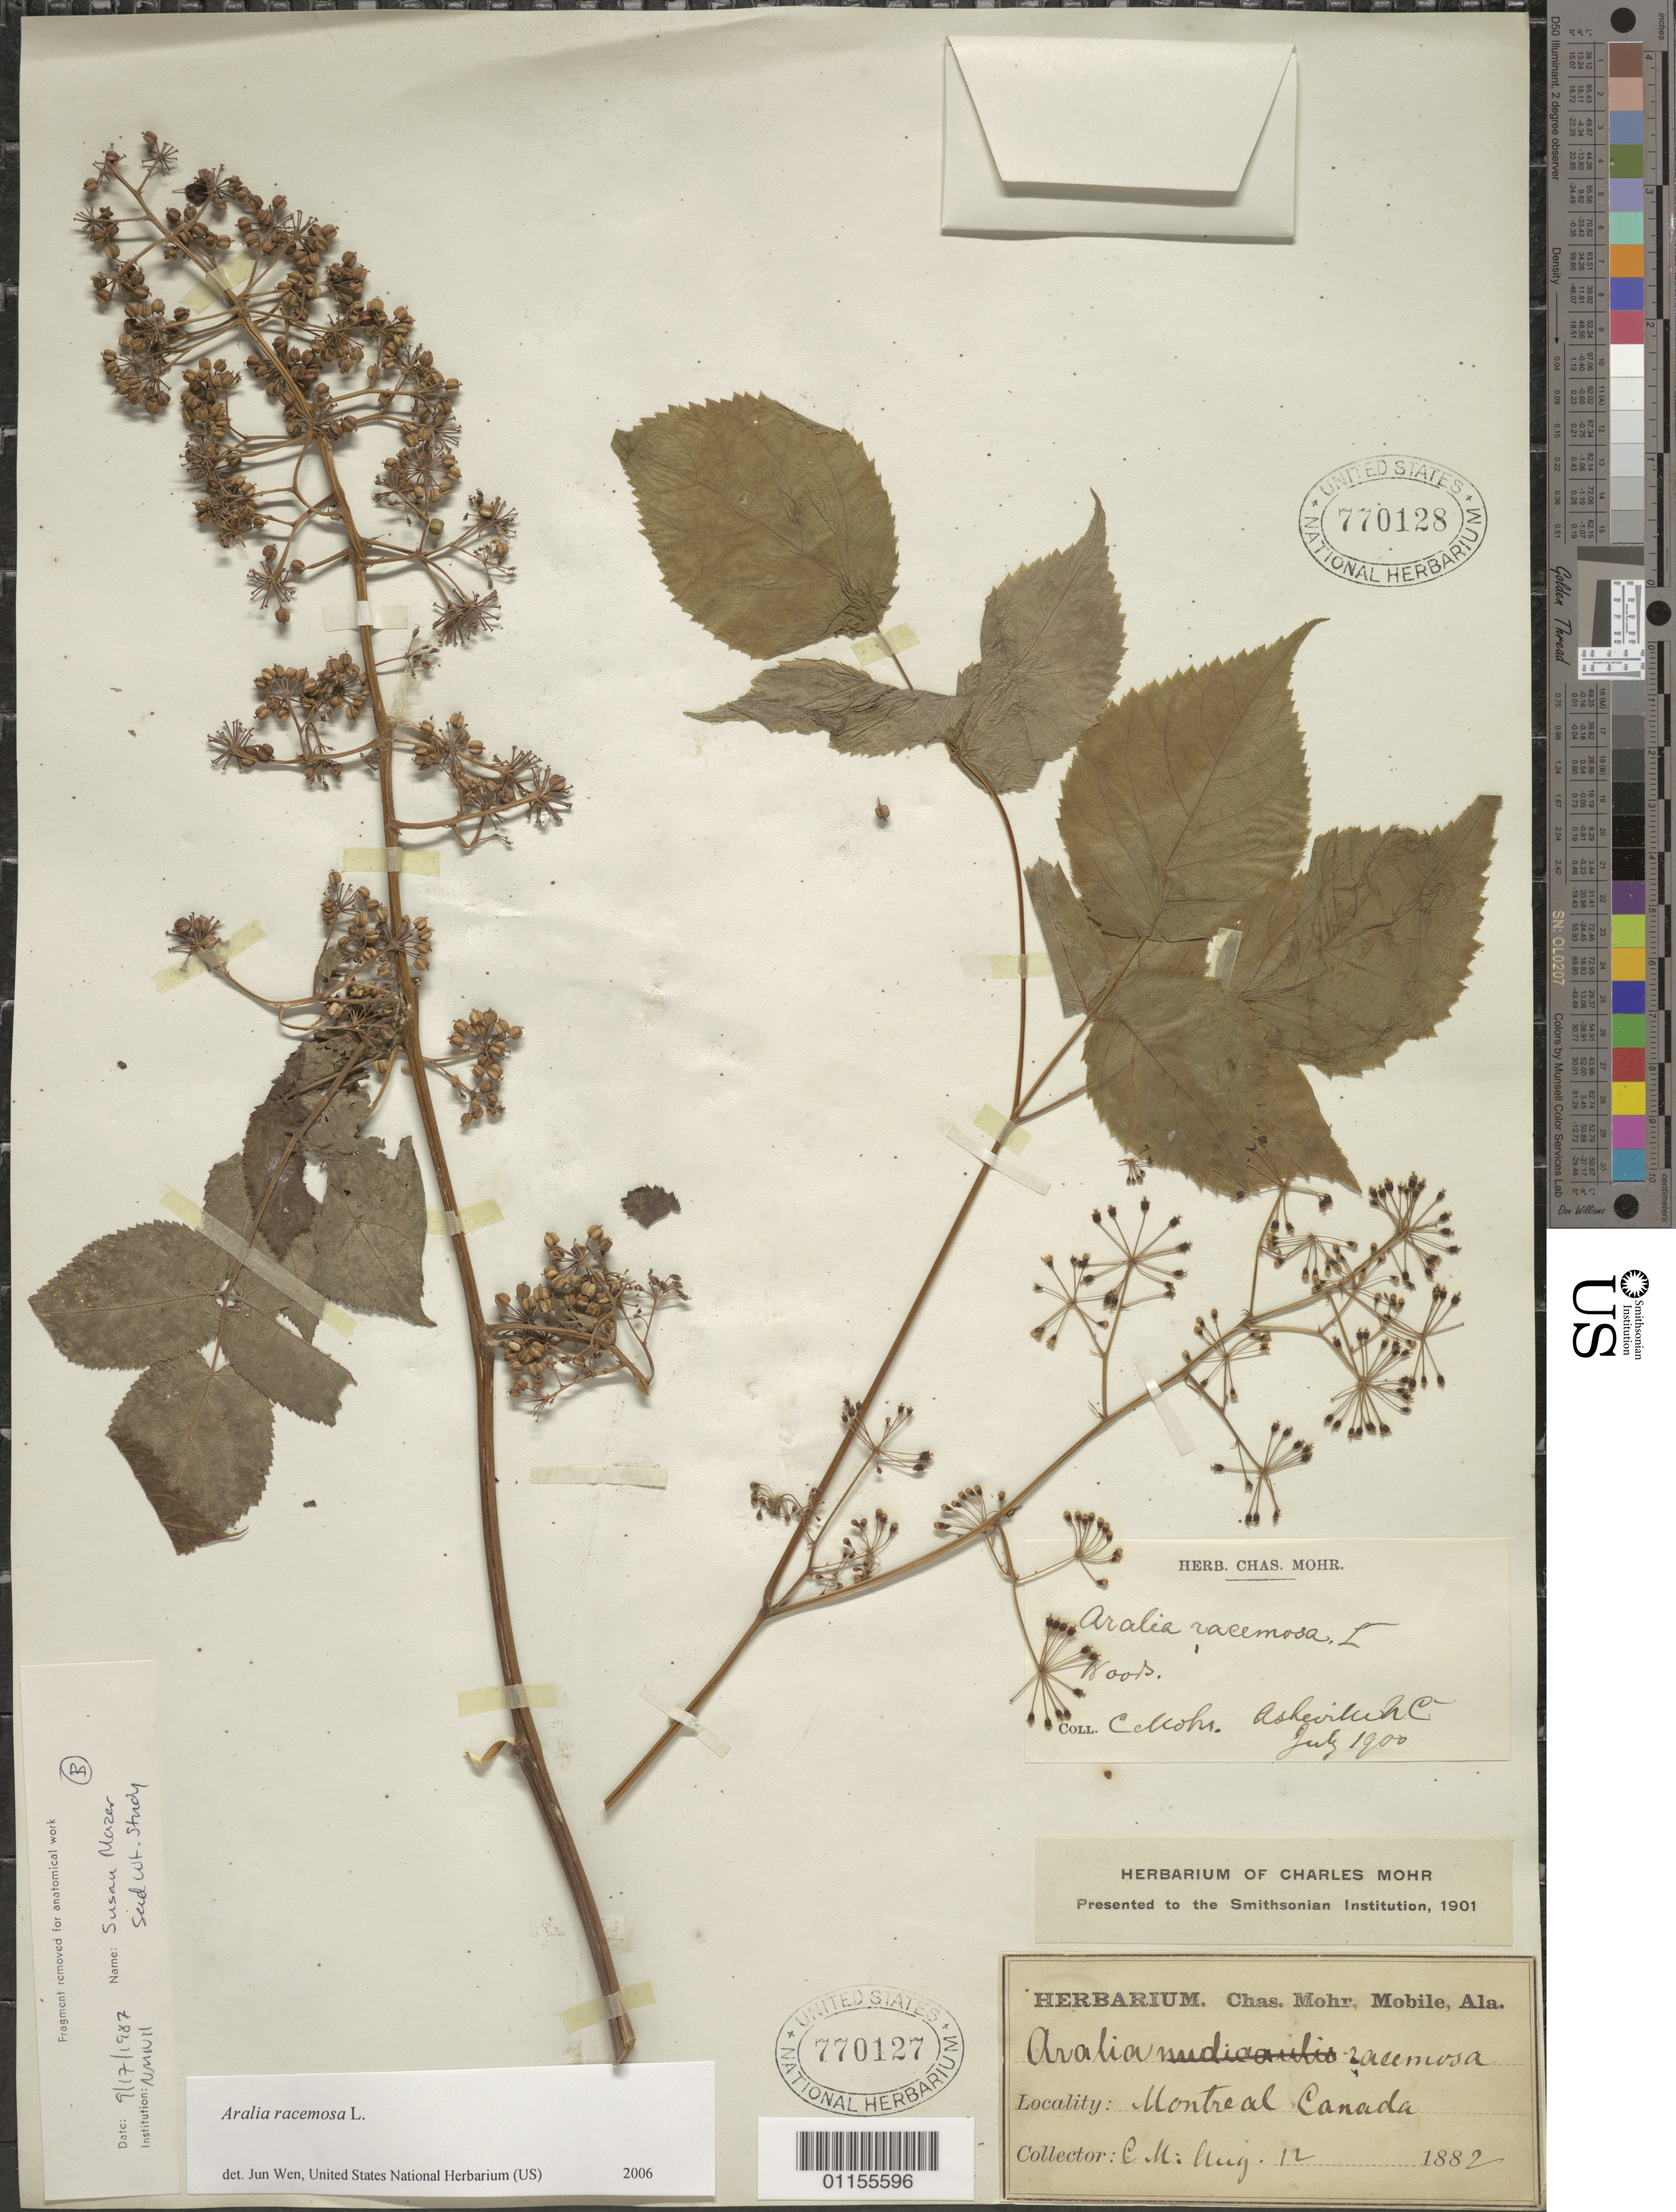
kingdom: Plantae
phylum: Tracheophyta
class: Magnoliopsida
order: Apiales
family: Araliaceae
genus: Aralia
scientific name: Aralia racemosa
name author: L.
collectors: ex herb. C. Mohr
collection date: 1882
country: Canada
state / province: Quebec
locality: Montreal.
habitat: Woods.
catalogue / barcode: US 770128